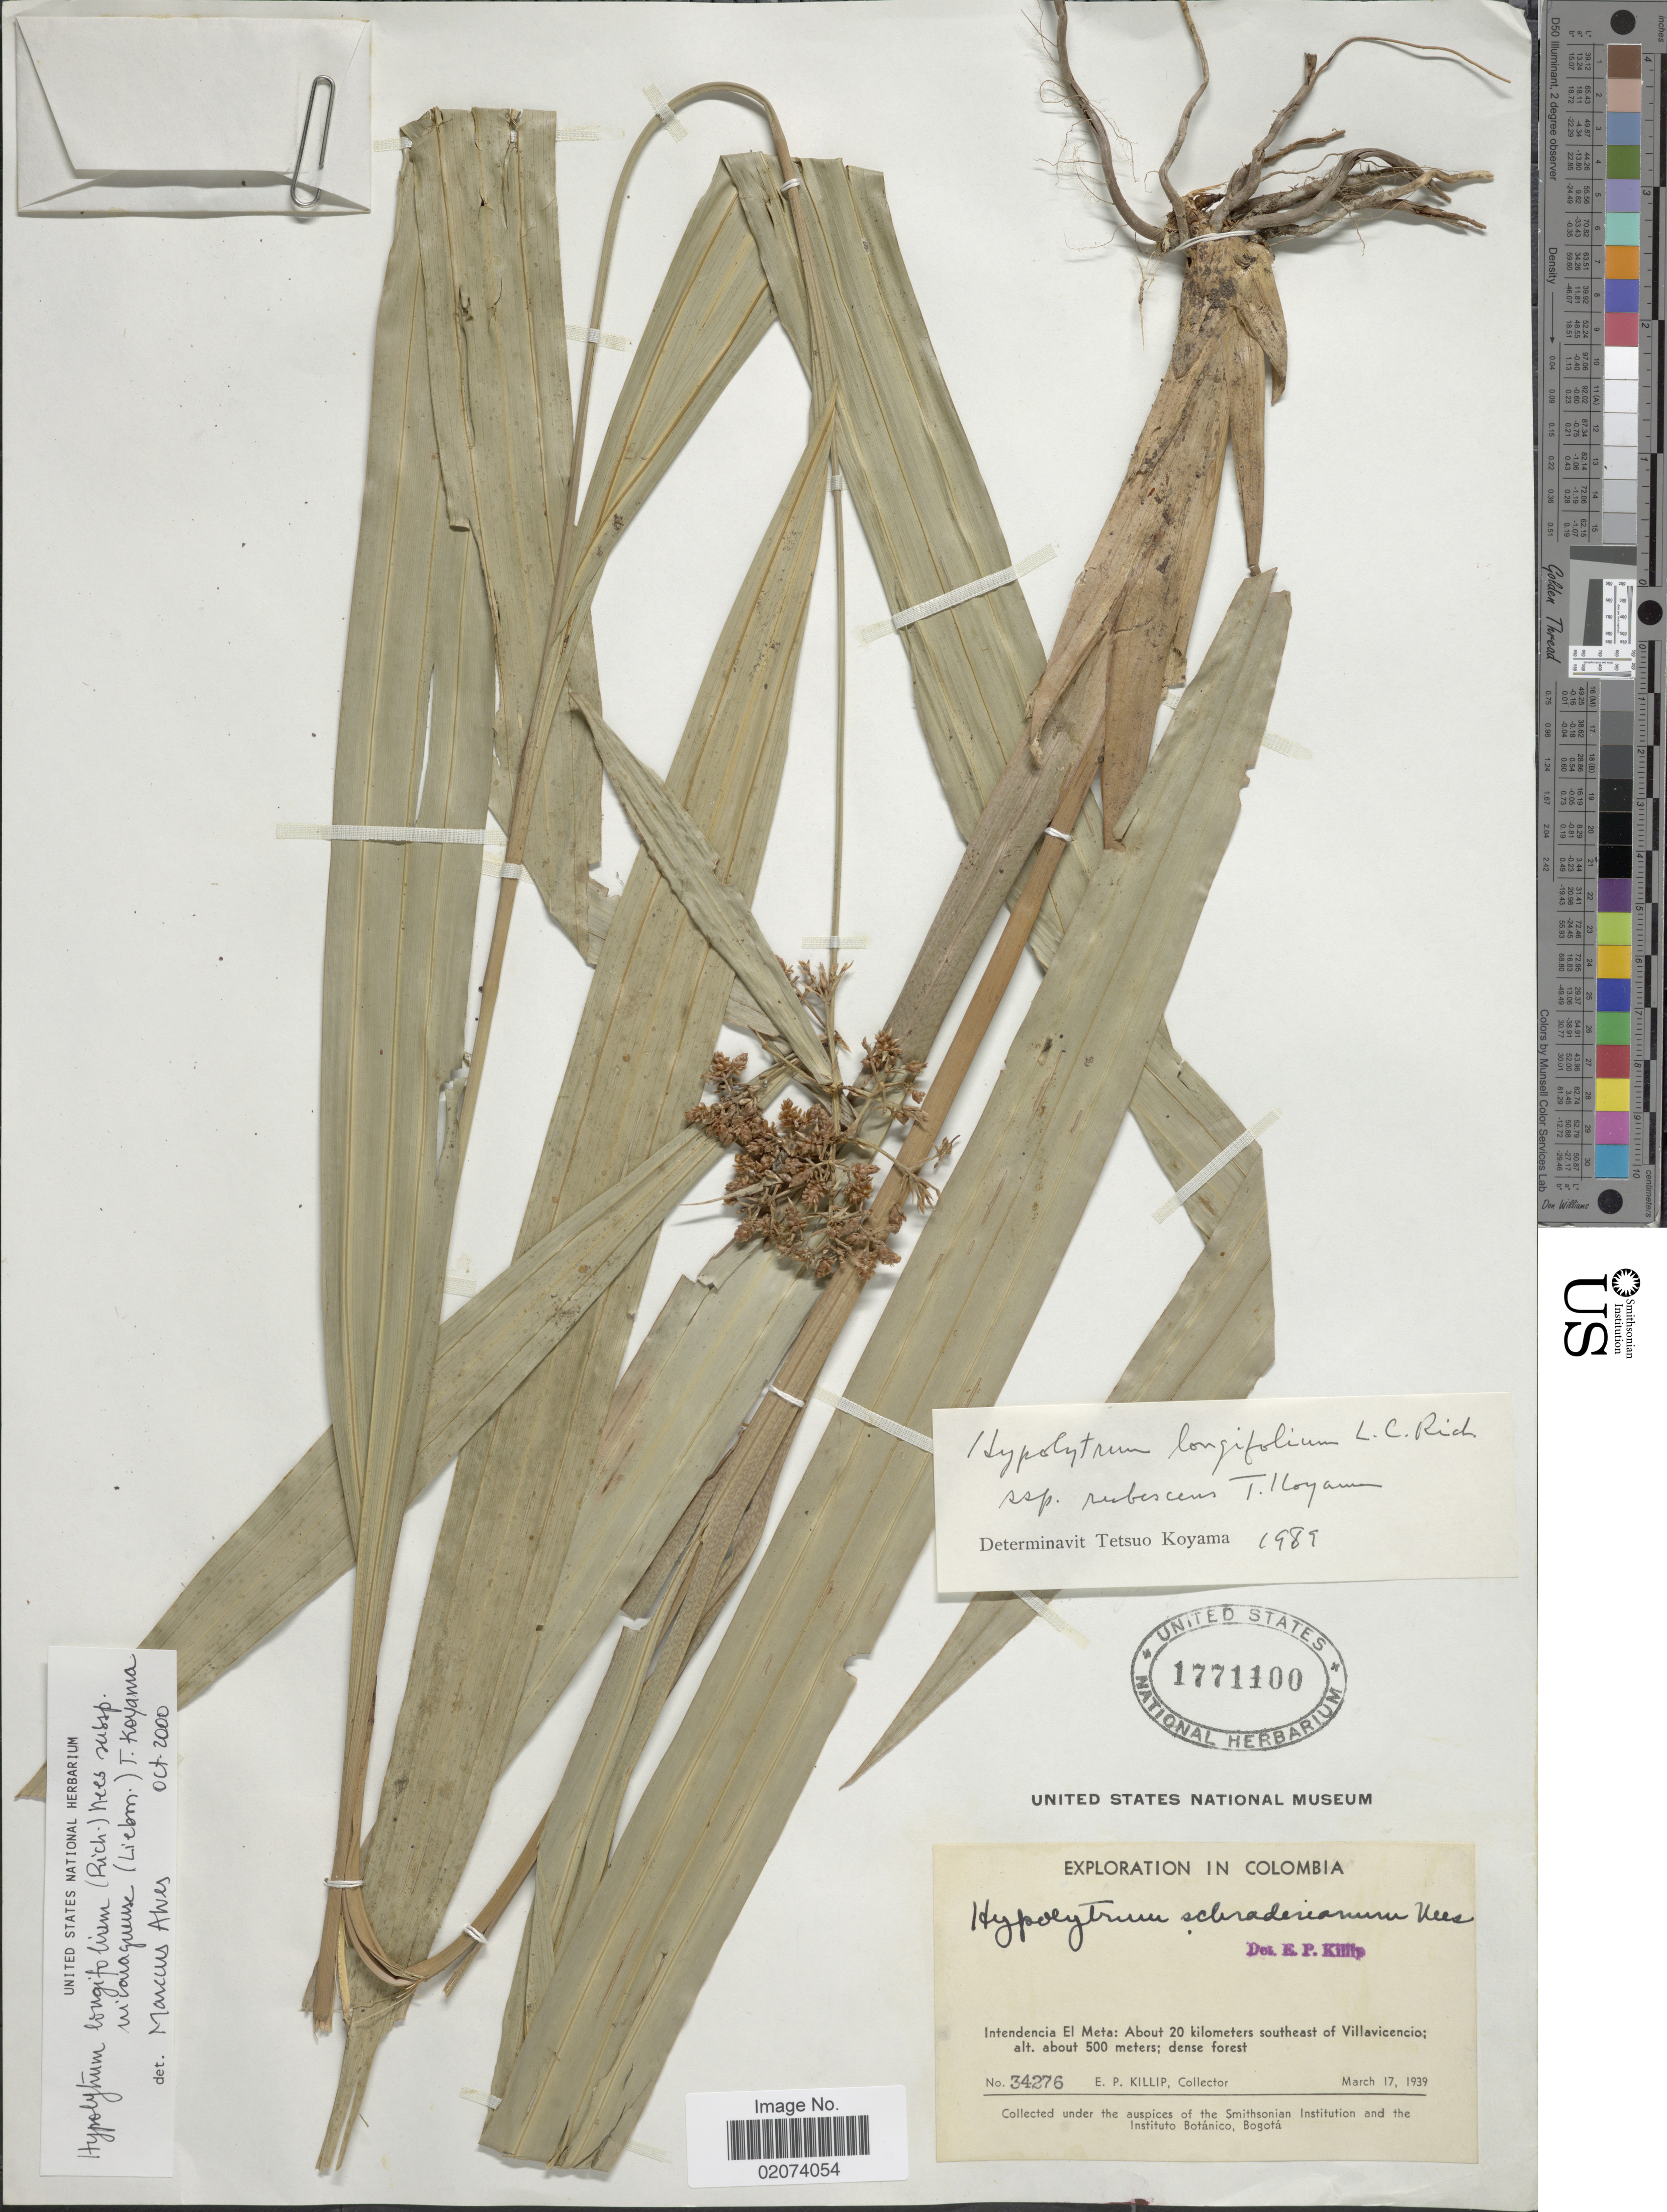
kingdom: Plantae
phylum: Tracheophyta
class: Liliopsida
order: Poales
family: Cyperaceae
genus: Hypolytrum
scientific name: Hypolytrum longifolium subsp. nicaraguense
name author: (Liebm.) T. Koyama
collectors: E. P. Killip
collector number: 34276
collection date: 1939-03-17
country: Colombia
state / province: Meta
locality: About 20 kilometers southeast of Villavicencio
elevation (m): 500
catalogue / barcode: US 1771100